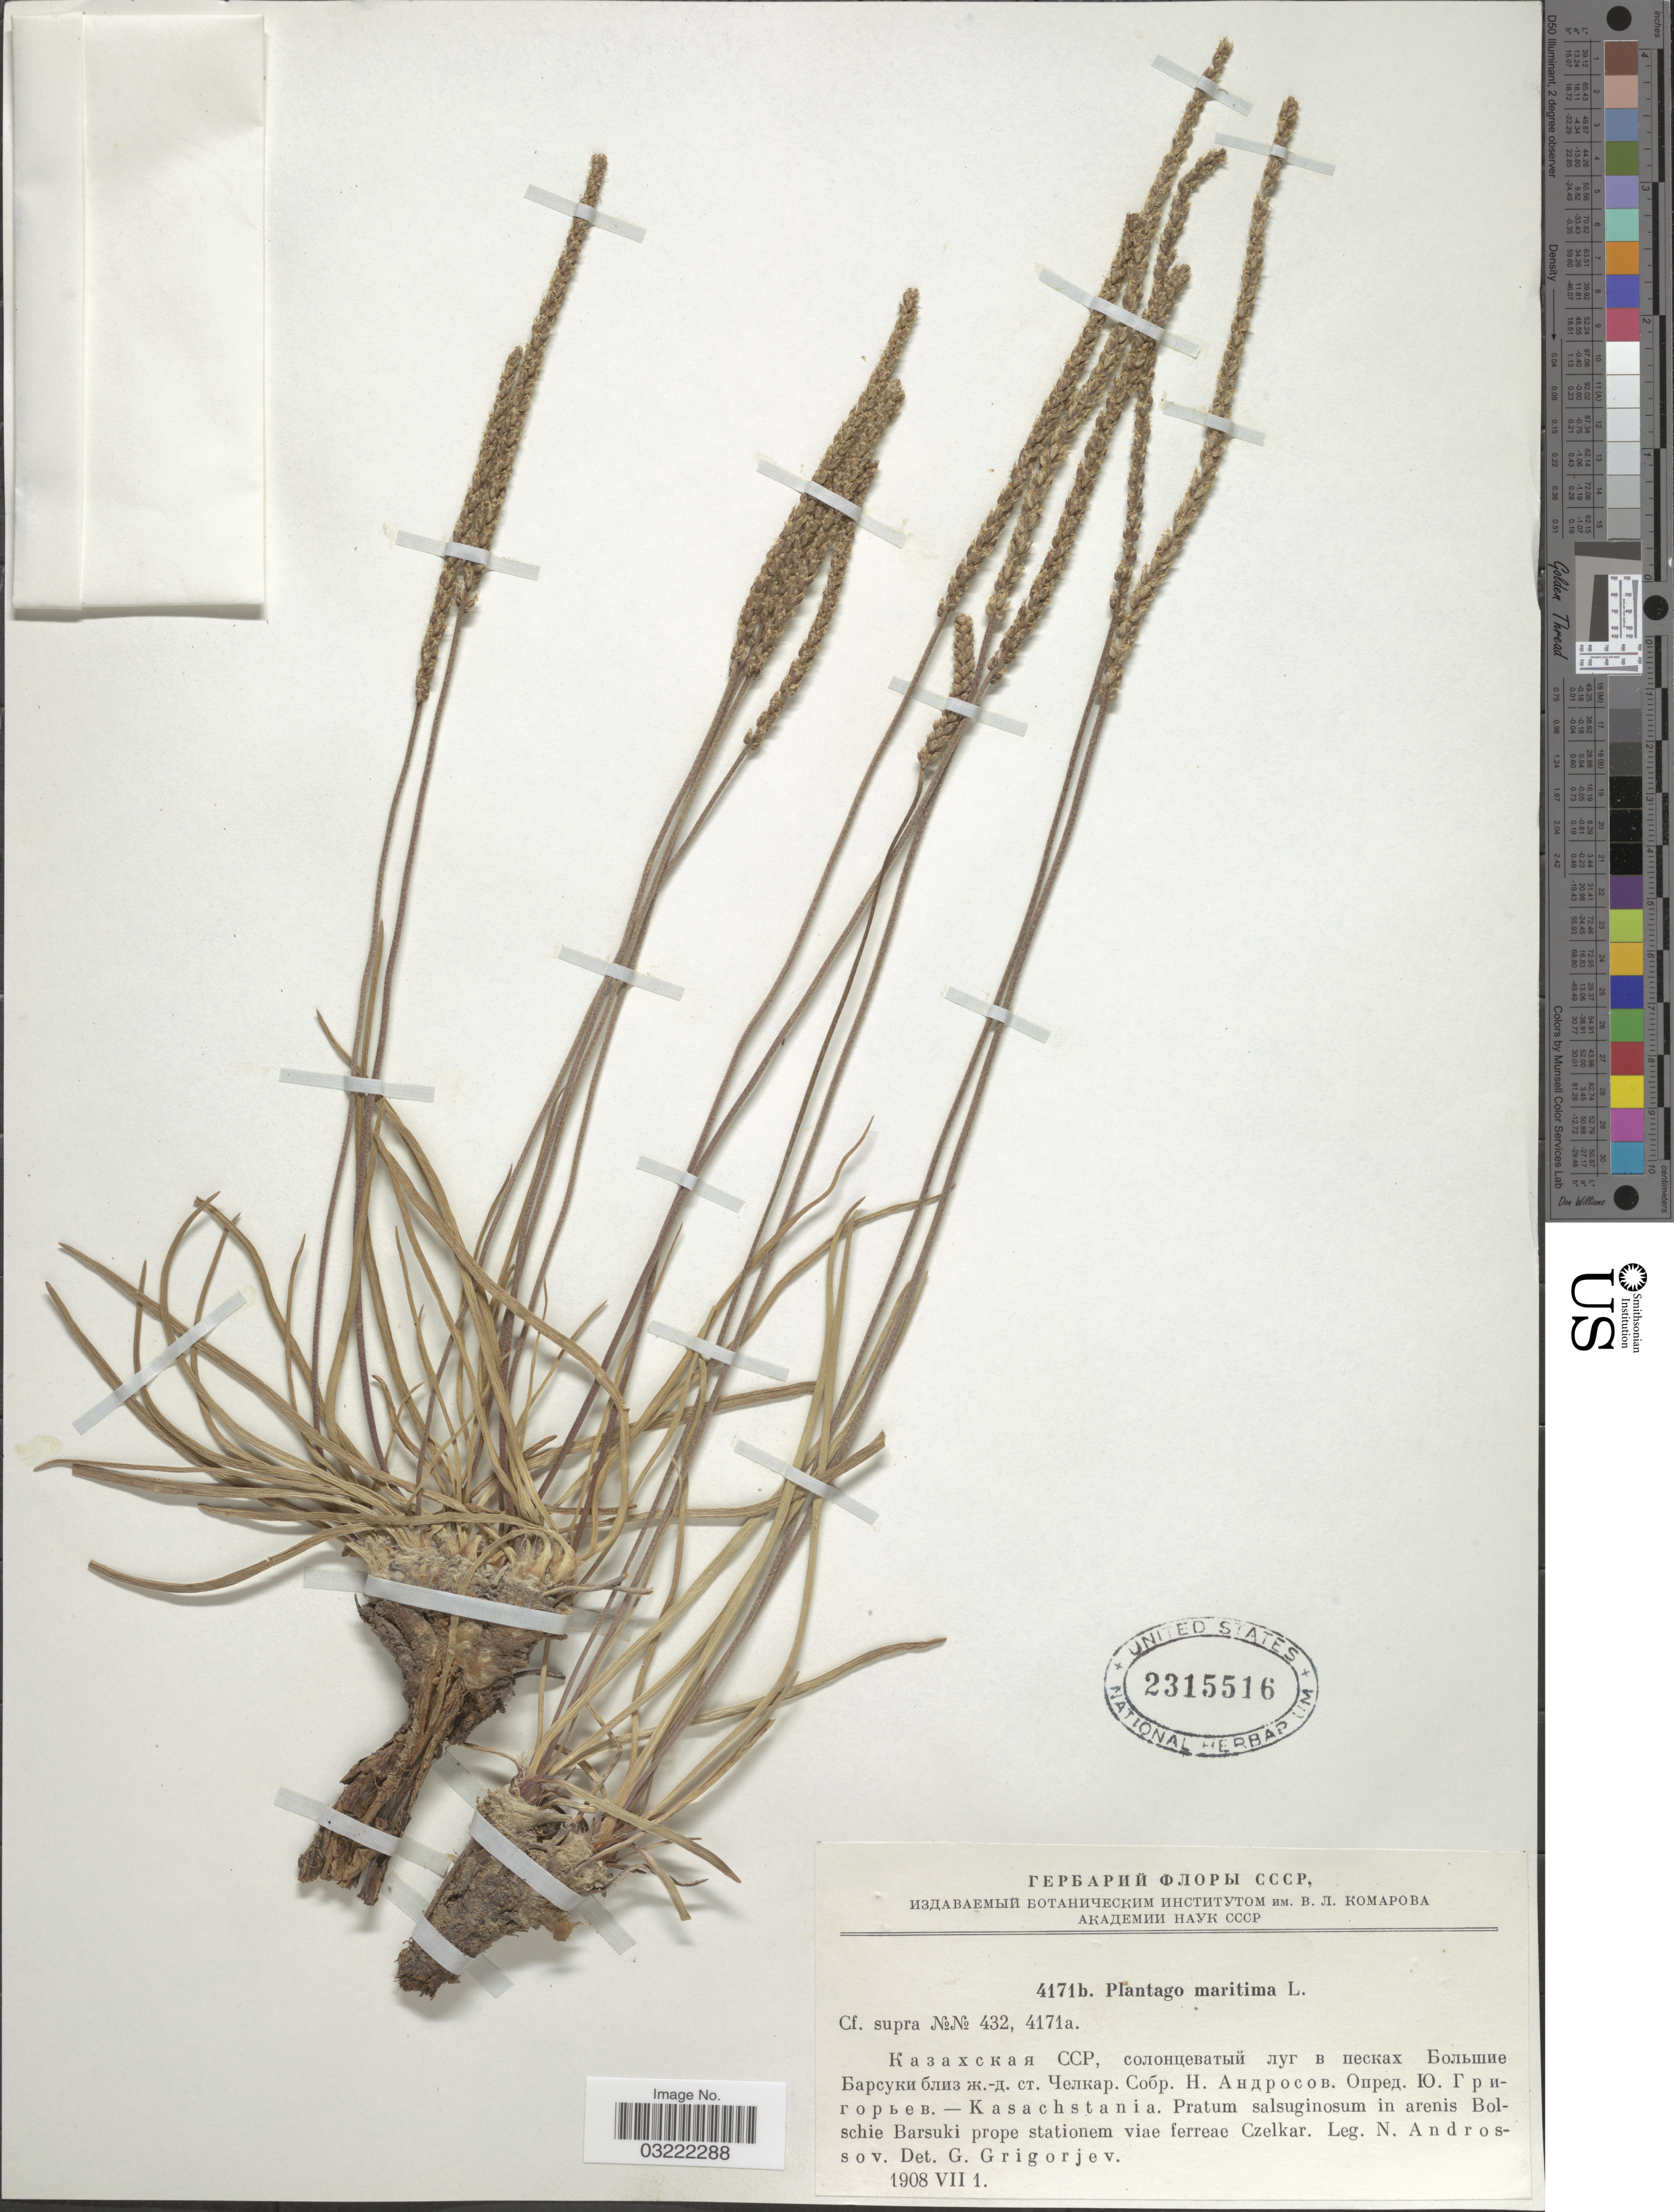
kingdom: Plantae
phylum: Tracheophyta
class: Magnoliopsida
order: Lamiales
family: Plantaginaceae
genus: Plantago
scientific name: Plantago maritima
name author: L.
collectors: N. Androssov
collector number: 4171b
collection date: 1908-07-01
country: Kazakhstan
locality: Kasachstania. Pratum salsuginosum in arenis Bolschie Barsuki prope staionem viae ferreae Czelkar.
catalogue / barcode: US 2315516